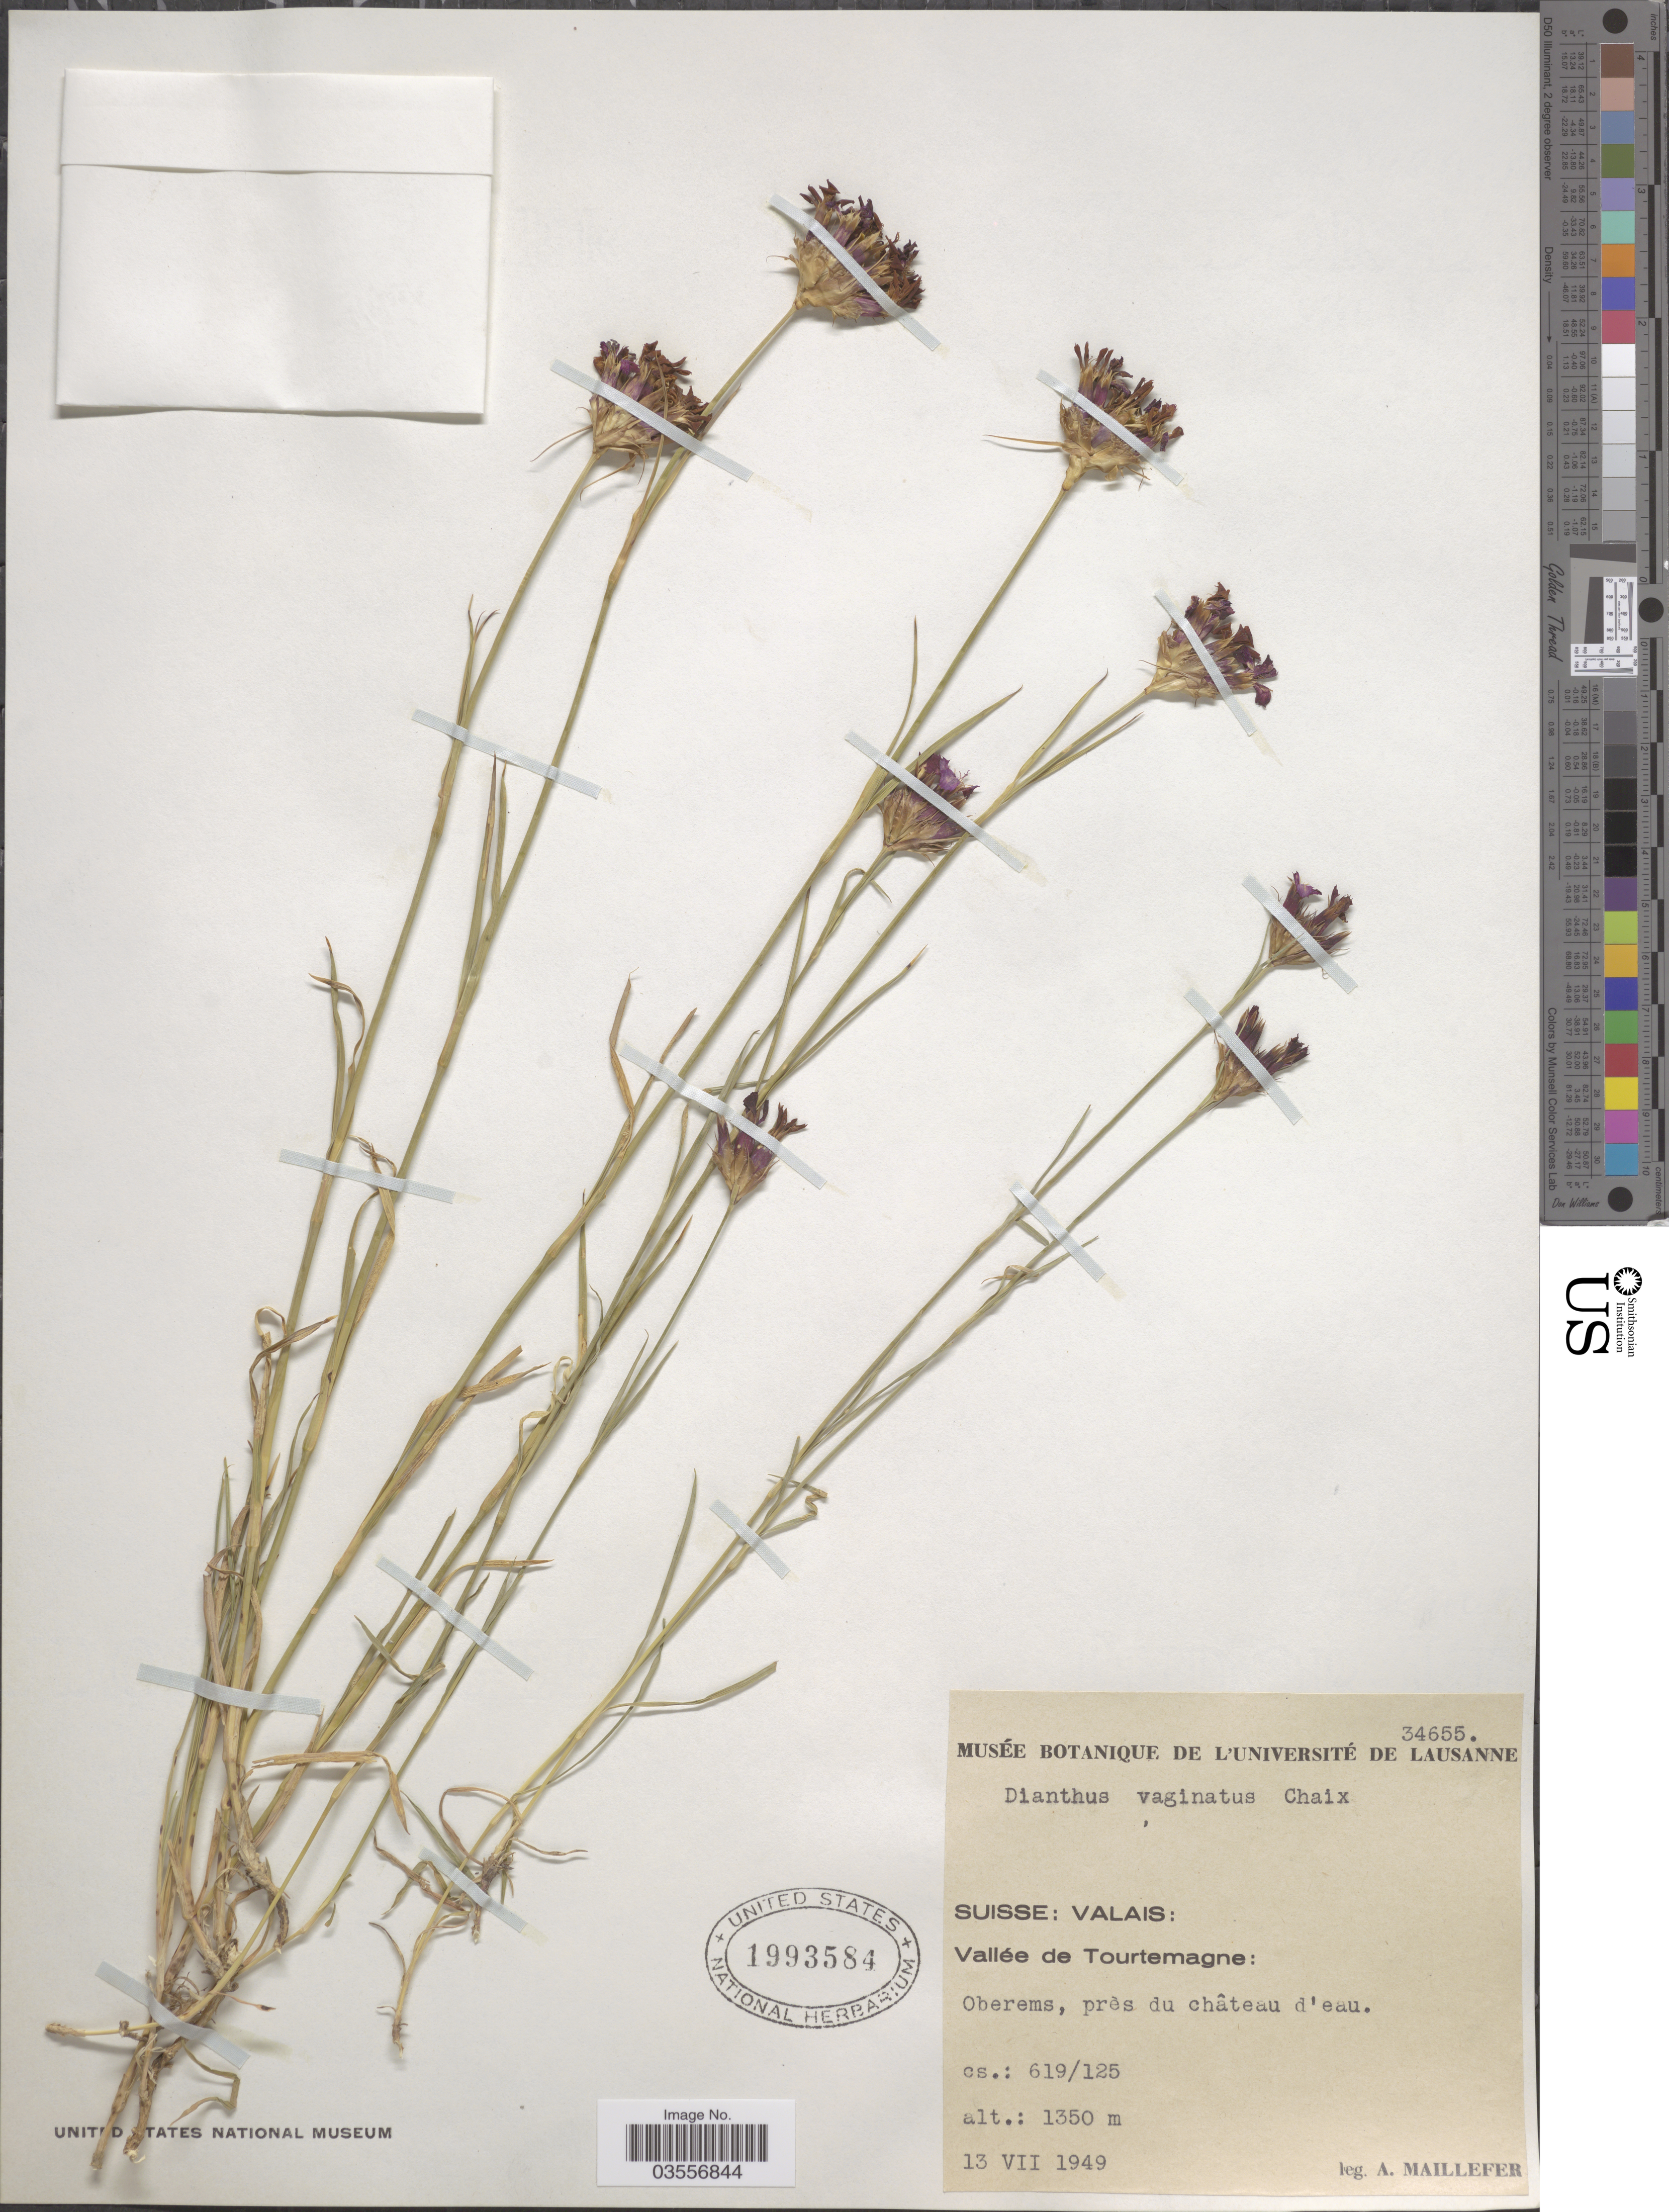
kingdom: Plantae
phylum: Tracheophyta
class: Magnoliopsida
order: Caryophyllales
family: Caryophyllaceae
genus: Dianthus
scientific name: Dianthus vaginatus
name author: Chaix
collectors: A. Maillefer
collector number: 34655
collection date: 1949-07-13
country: Switzerland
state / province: Valais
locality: Suisse: Vallée de Tourtemagne: Oberems, près du château d'eau. Cs.: 619/125. [unsure placement]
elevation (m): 1350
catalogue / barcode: US 1993584